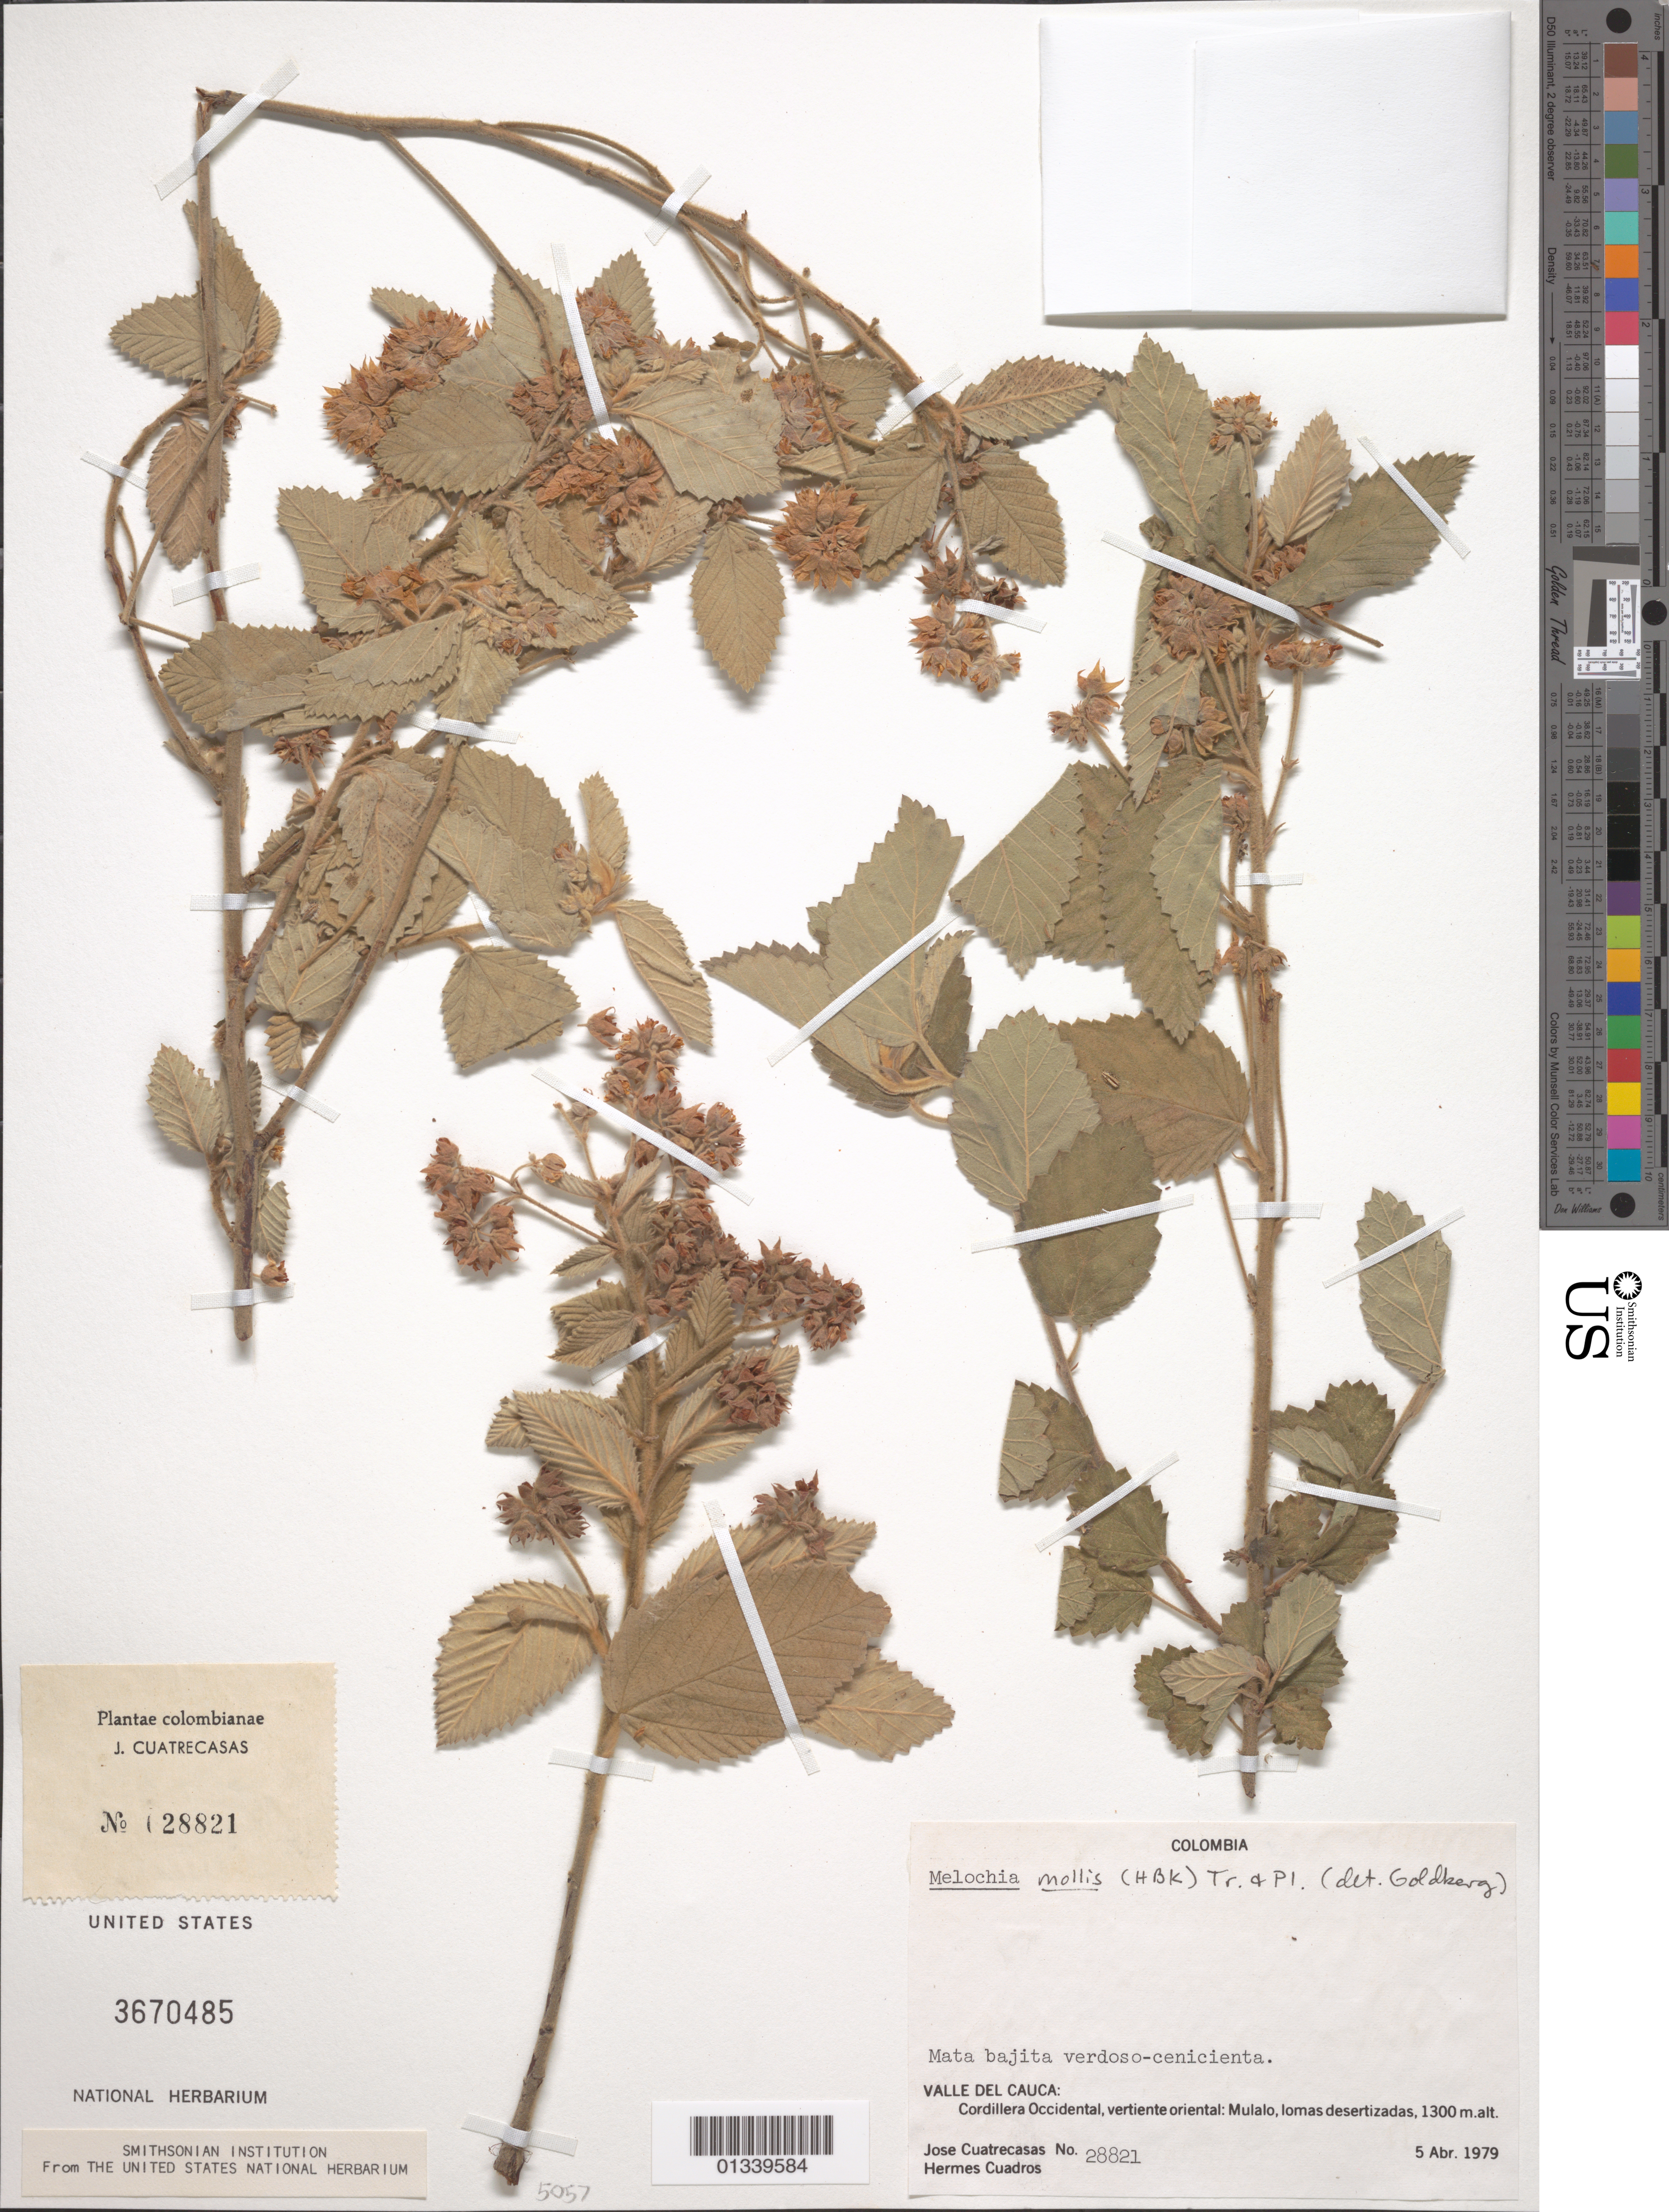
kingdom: Plantae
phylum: Tracheophyta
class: Magnoliopsida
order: Malvales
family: Malvaceae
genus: Melochia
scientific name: Melochia mollis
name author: (Kunth) Triana & Planch.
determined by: Goldberg, Aaron, (US), NMNH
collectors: J. Cuatrecasas & H. Cuadros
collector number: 28821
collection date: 1979-04-05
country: Colombia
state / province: Valle del Cauca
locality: Cordillera Occidental, vertiente oriental: Mulalo.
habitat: Lomas desertizadas.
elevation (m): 1300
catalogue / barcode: US 3670485